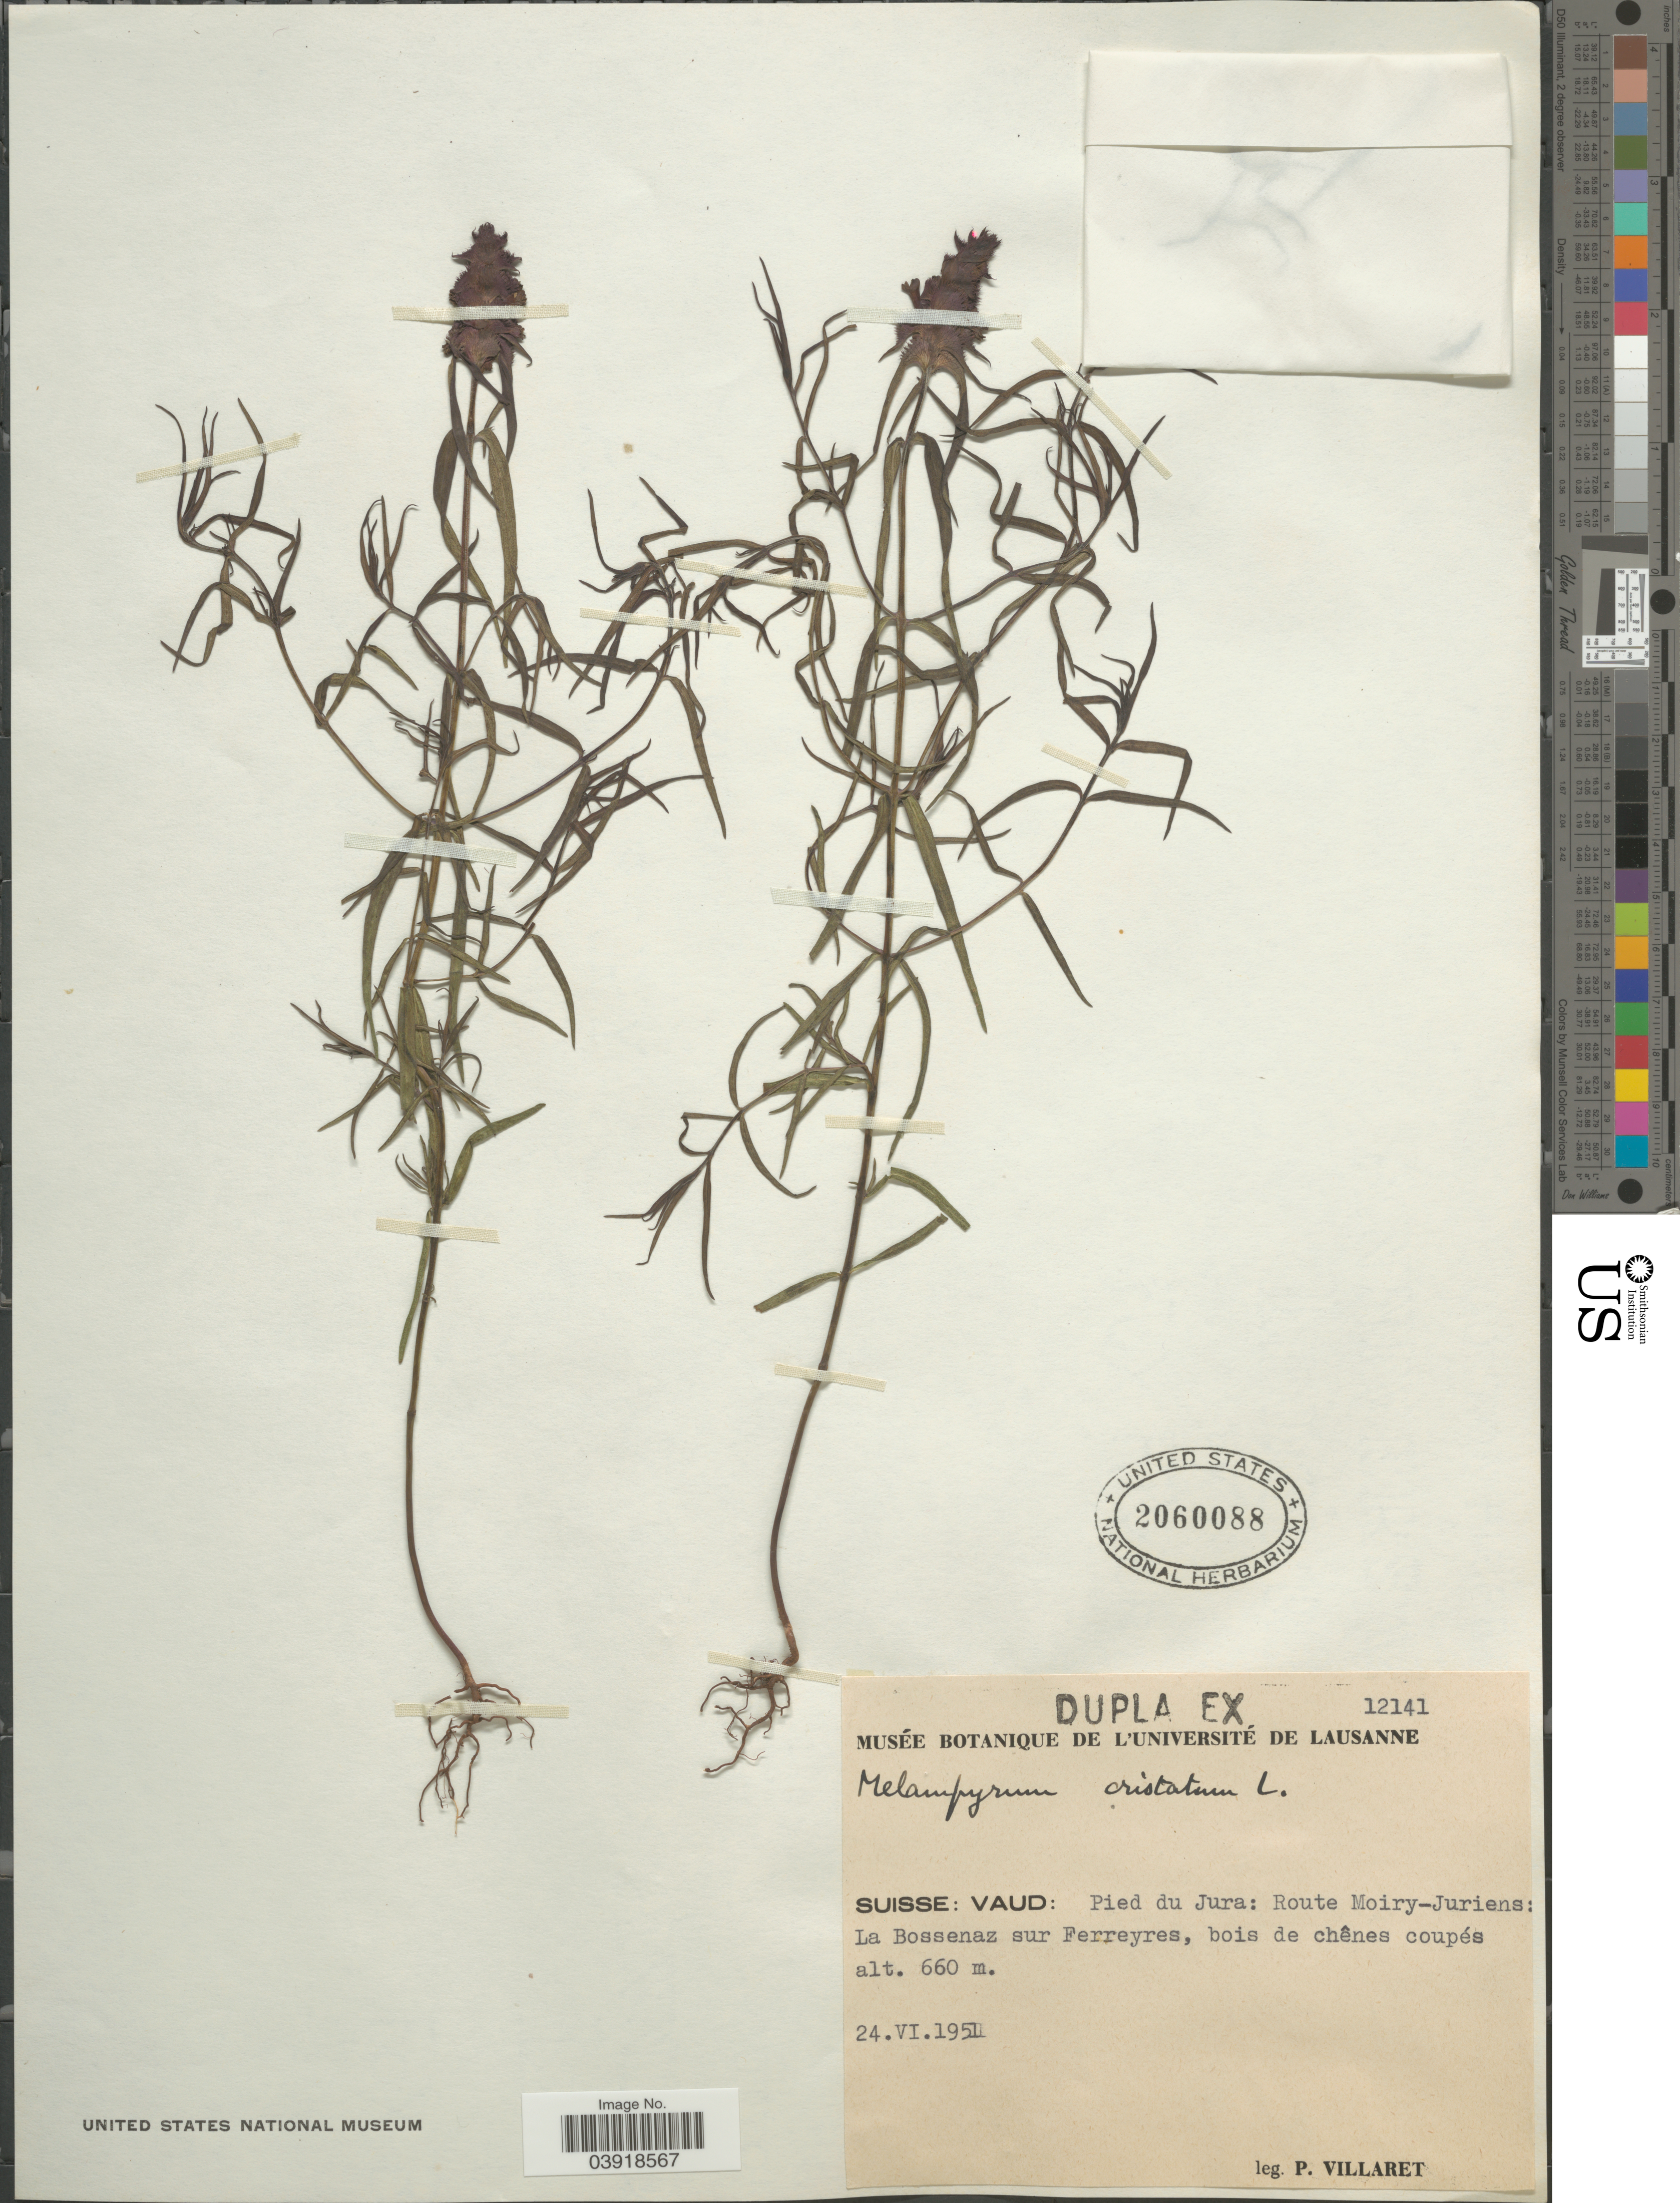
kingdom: Plantae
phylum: Tracheophyta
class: Magnoliopsida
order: Lamiales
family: Orobanchaceae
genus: Melampyrum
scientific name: Melampyrum cristatum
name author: Hablitz ex Steud.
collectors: P. Villaret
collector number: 12141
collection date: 1951-06-24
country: Switzerland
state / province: Vaud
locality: Suisse: Pied du Jura: Route Moiry-Juriens: La Bossenaz sur Ferreyres, bois de Chênes coupés.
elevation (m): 660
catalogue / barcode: US 2060088